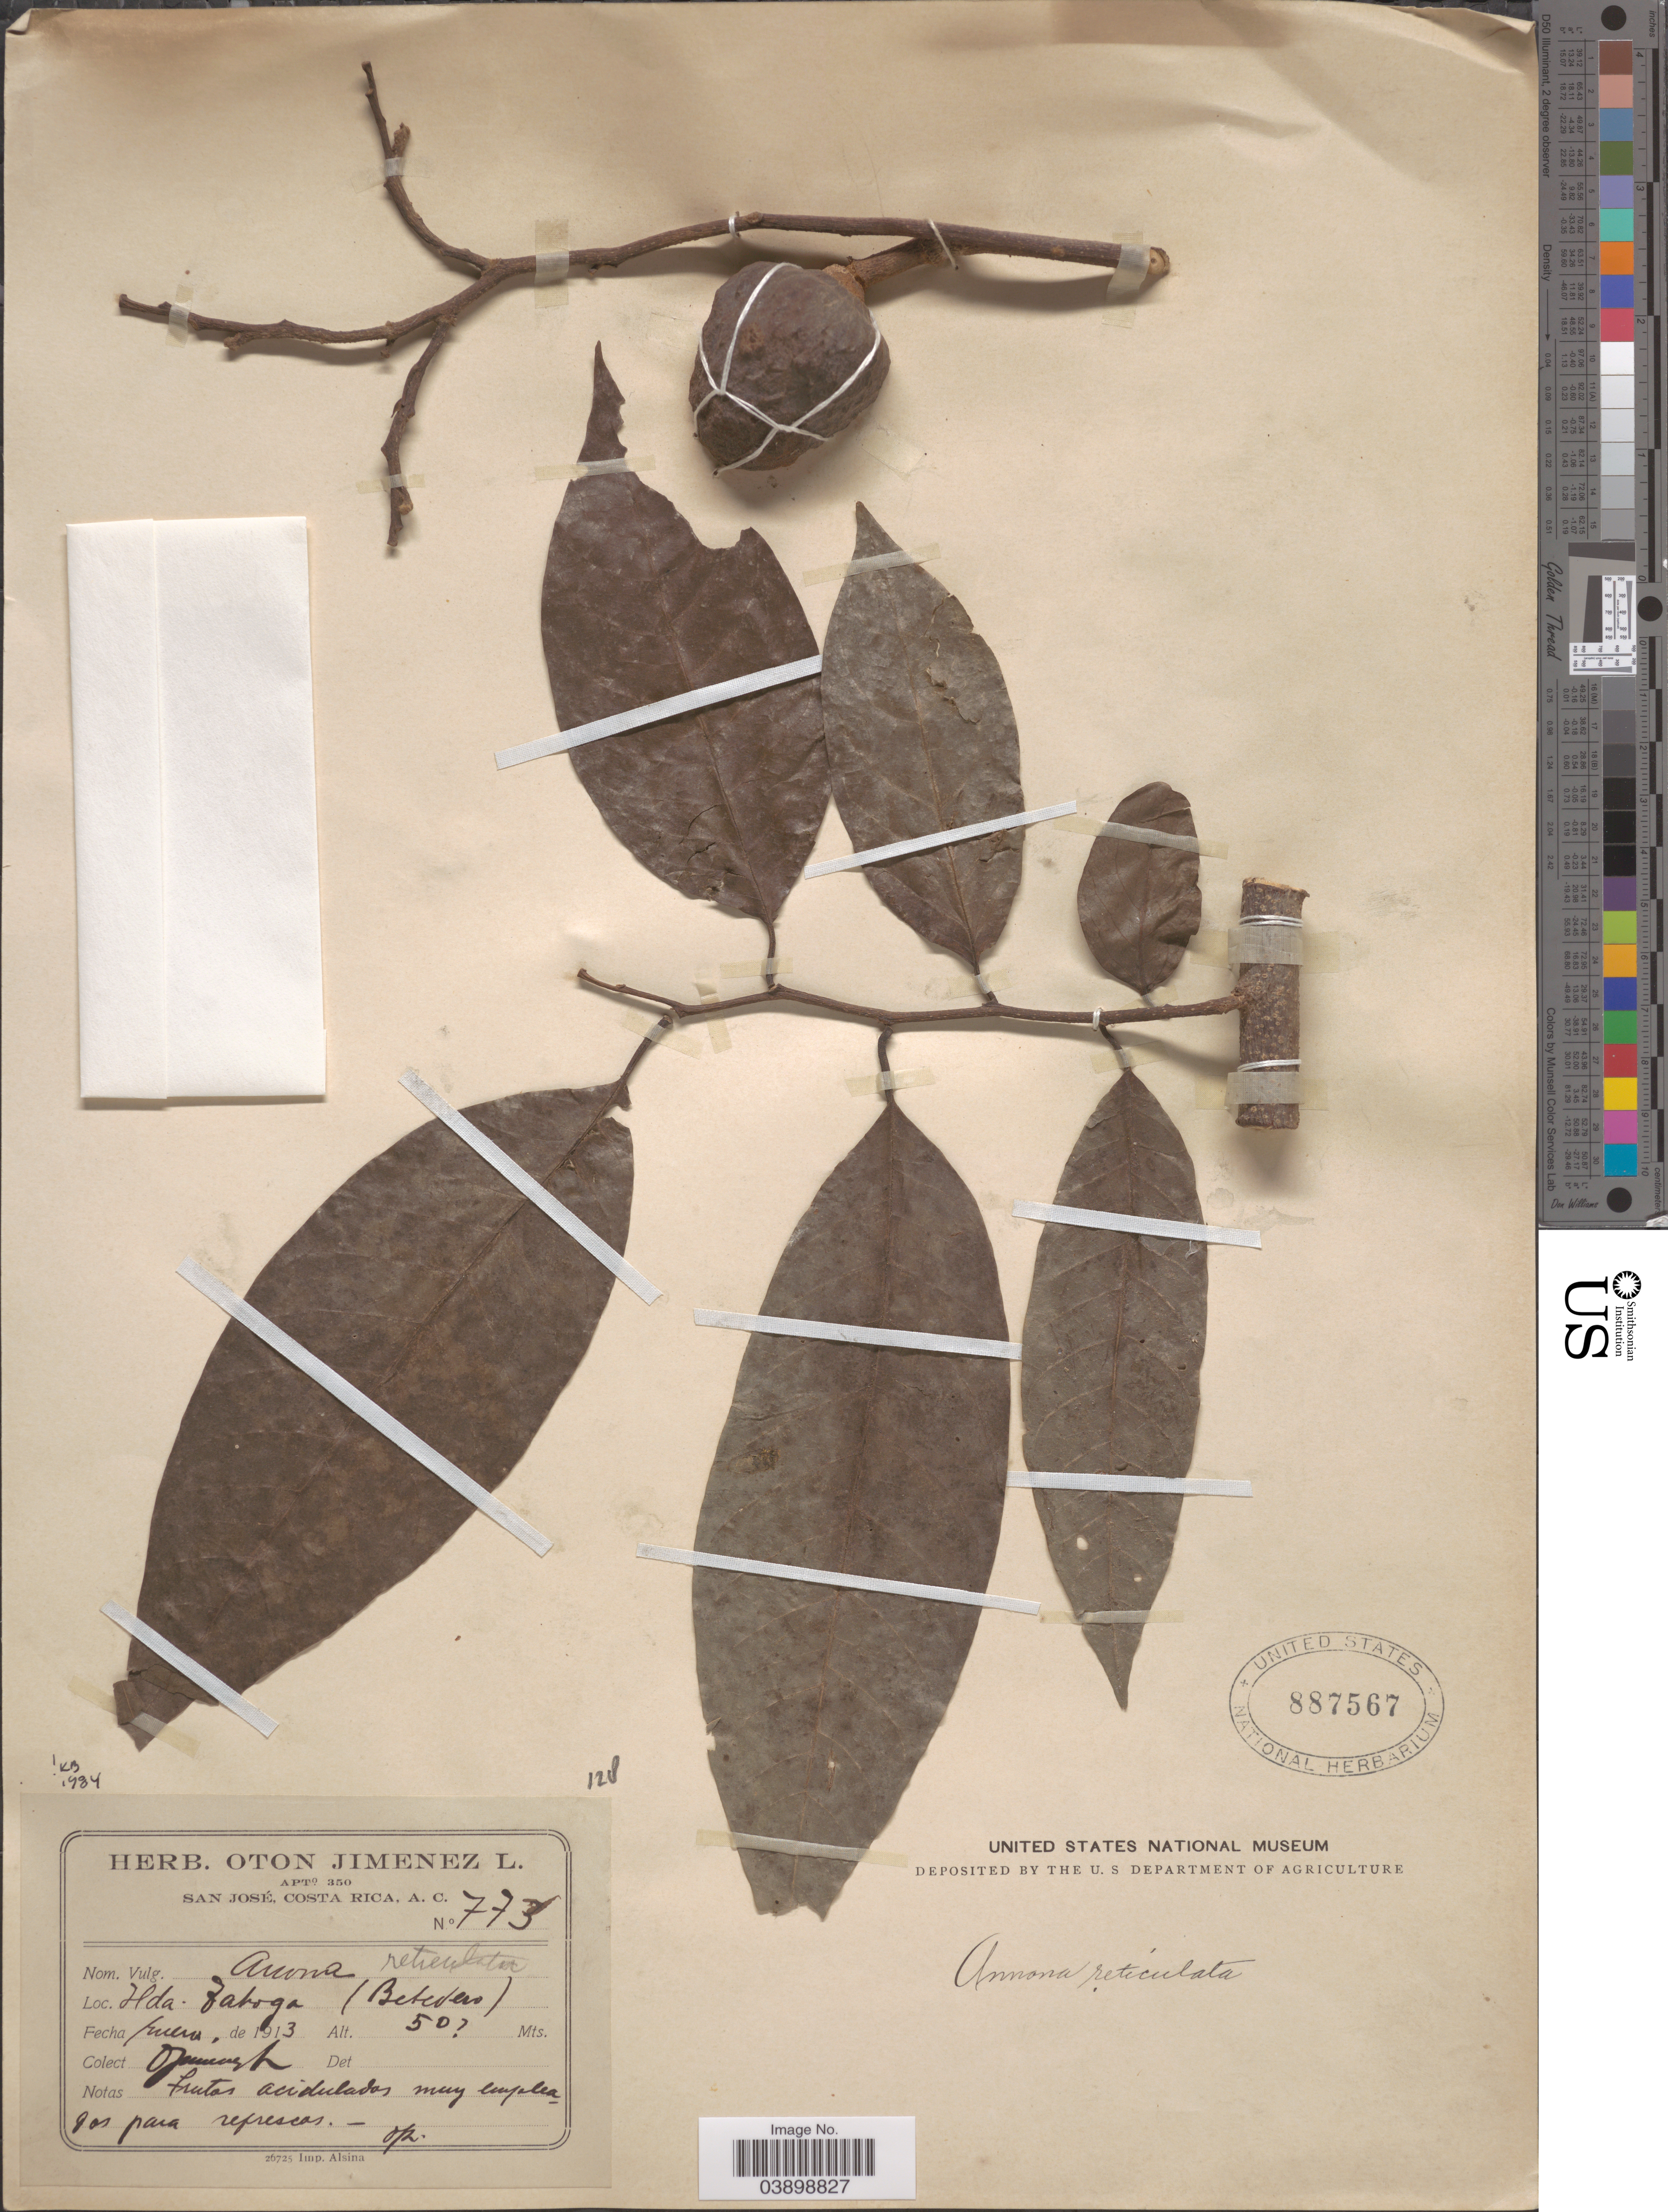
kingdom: Plantae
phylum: Tracheophyta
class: Magnoliopsida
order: Magnoliales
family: Annonaceae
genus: Annona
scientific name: Annona reticulata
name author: L.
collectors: O. Jiménez L.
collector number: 773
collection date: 1913-02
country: Costa Rica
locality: Hda. Taboga (Bebedero).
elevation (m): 50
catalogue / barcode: US 887567